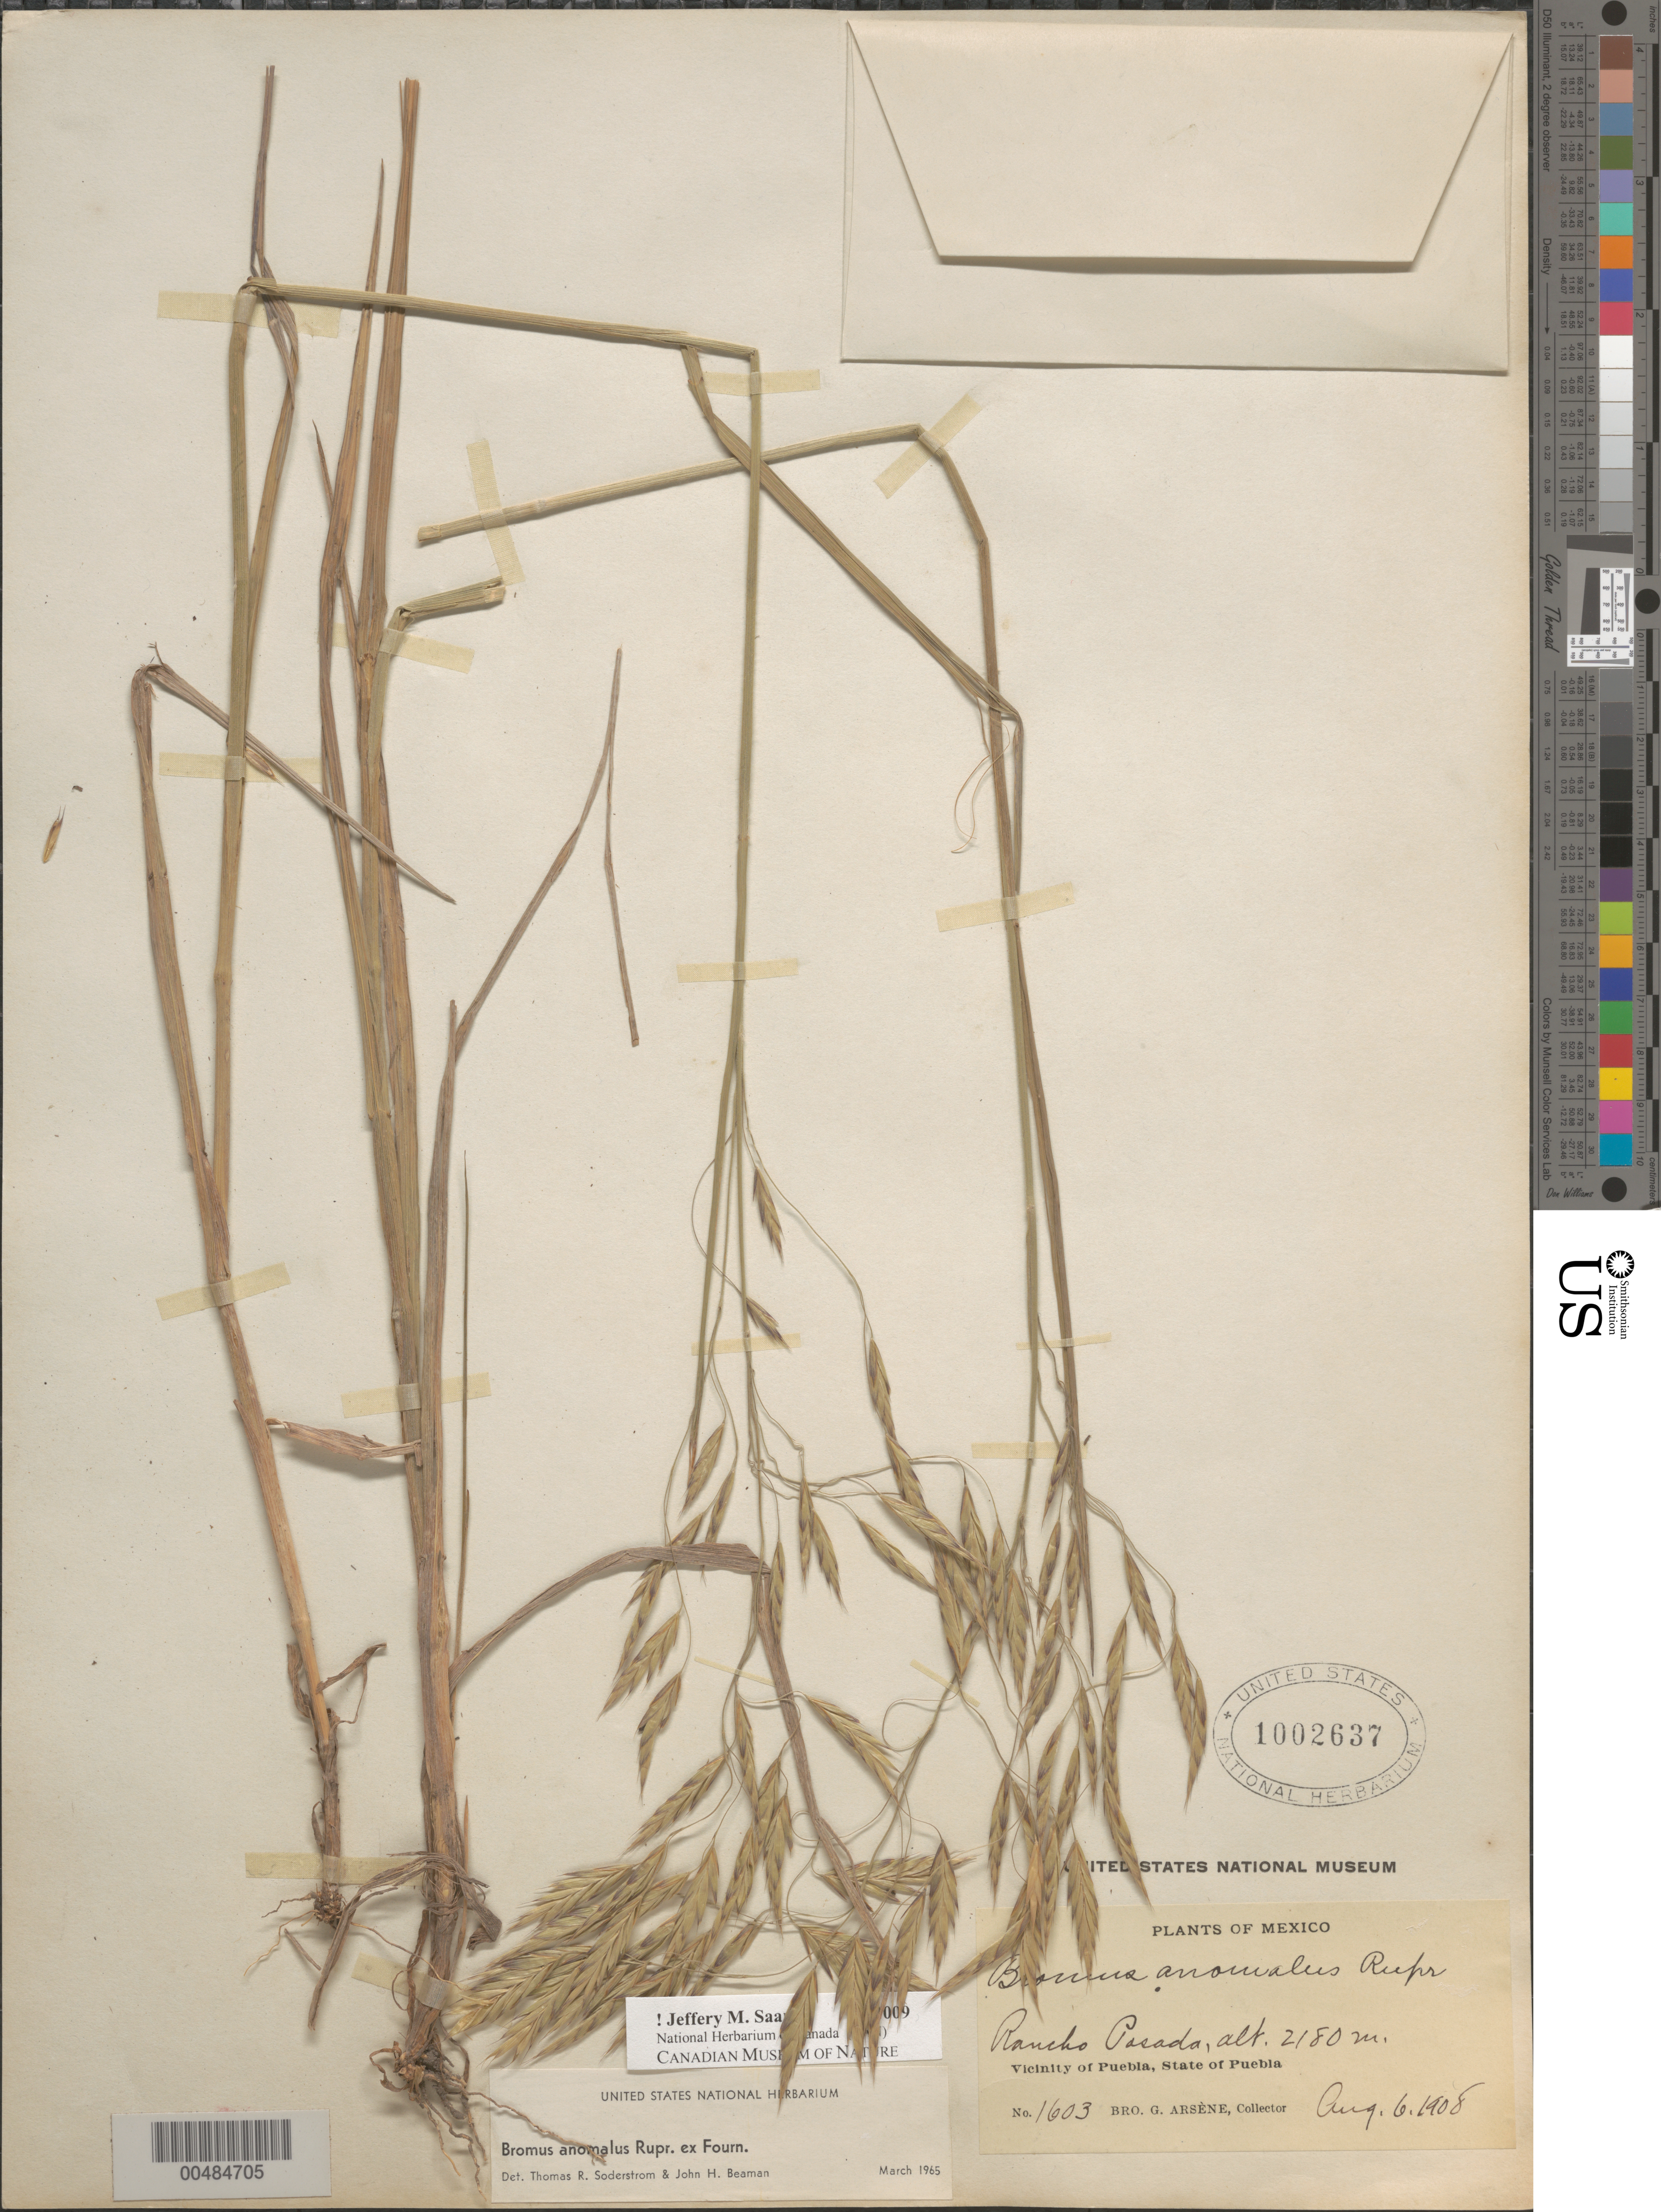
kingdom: Plantae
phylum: Tracheophyta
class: Liliopsida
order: Poales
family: Poaceae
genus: Bromus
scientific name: Bromus anomalus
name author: Rupr. ex E. Fourn.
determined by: Soderstrom, T. R.; Beaman, J. H.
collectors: Bro. G. Arsène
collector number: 1603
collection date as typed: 6 Aug 1908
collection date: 1908-08-06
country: Mexico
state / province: Puebla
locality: Rancho Posada, vicinity of Puebla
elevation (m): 2180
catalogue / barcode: US 1002637